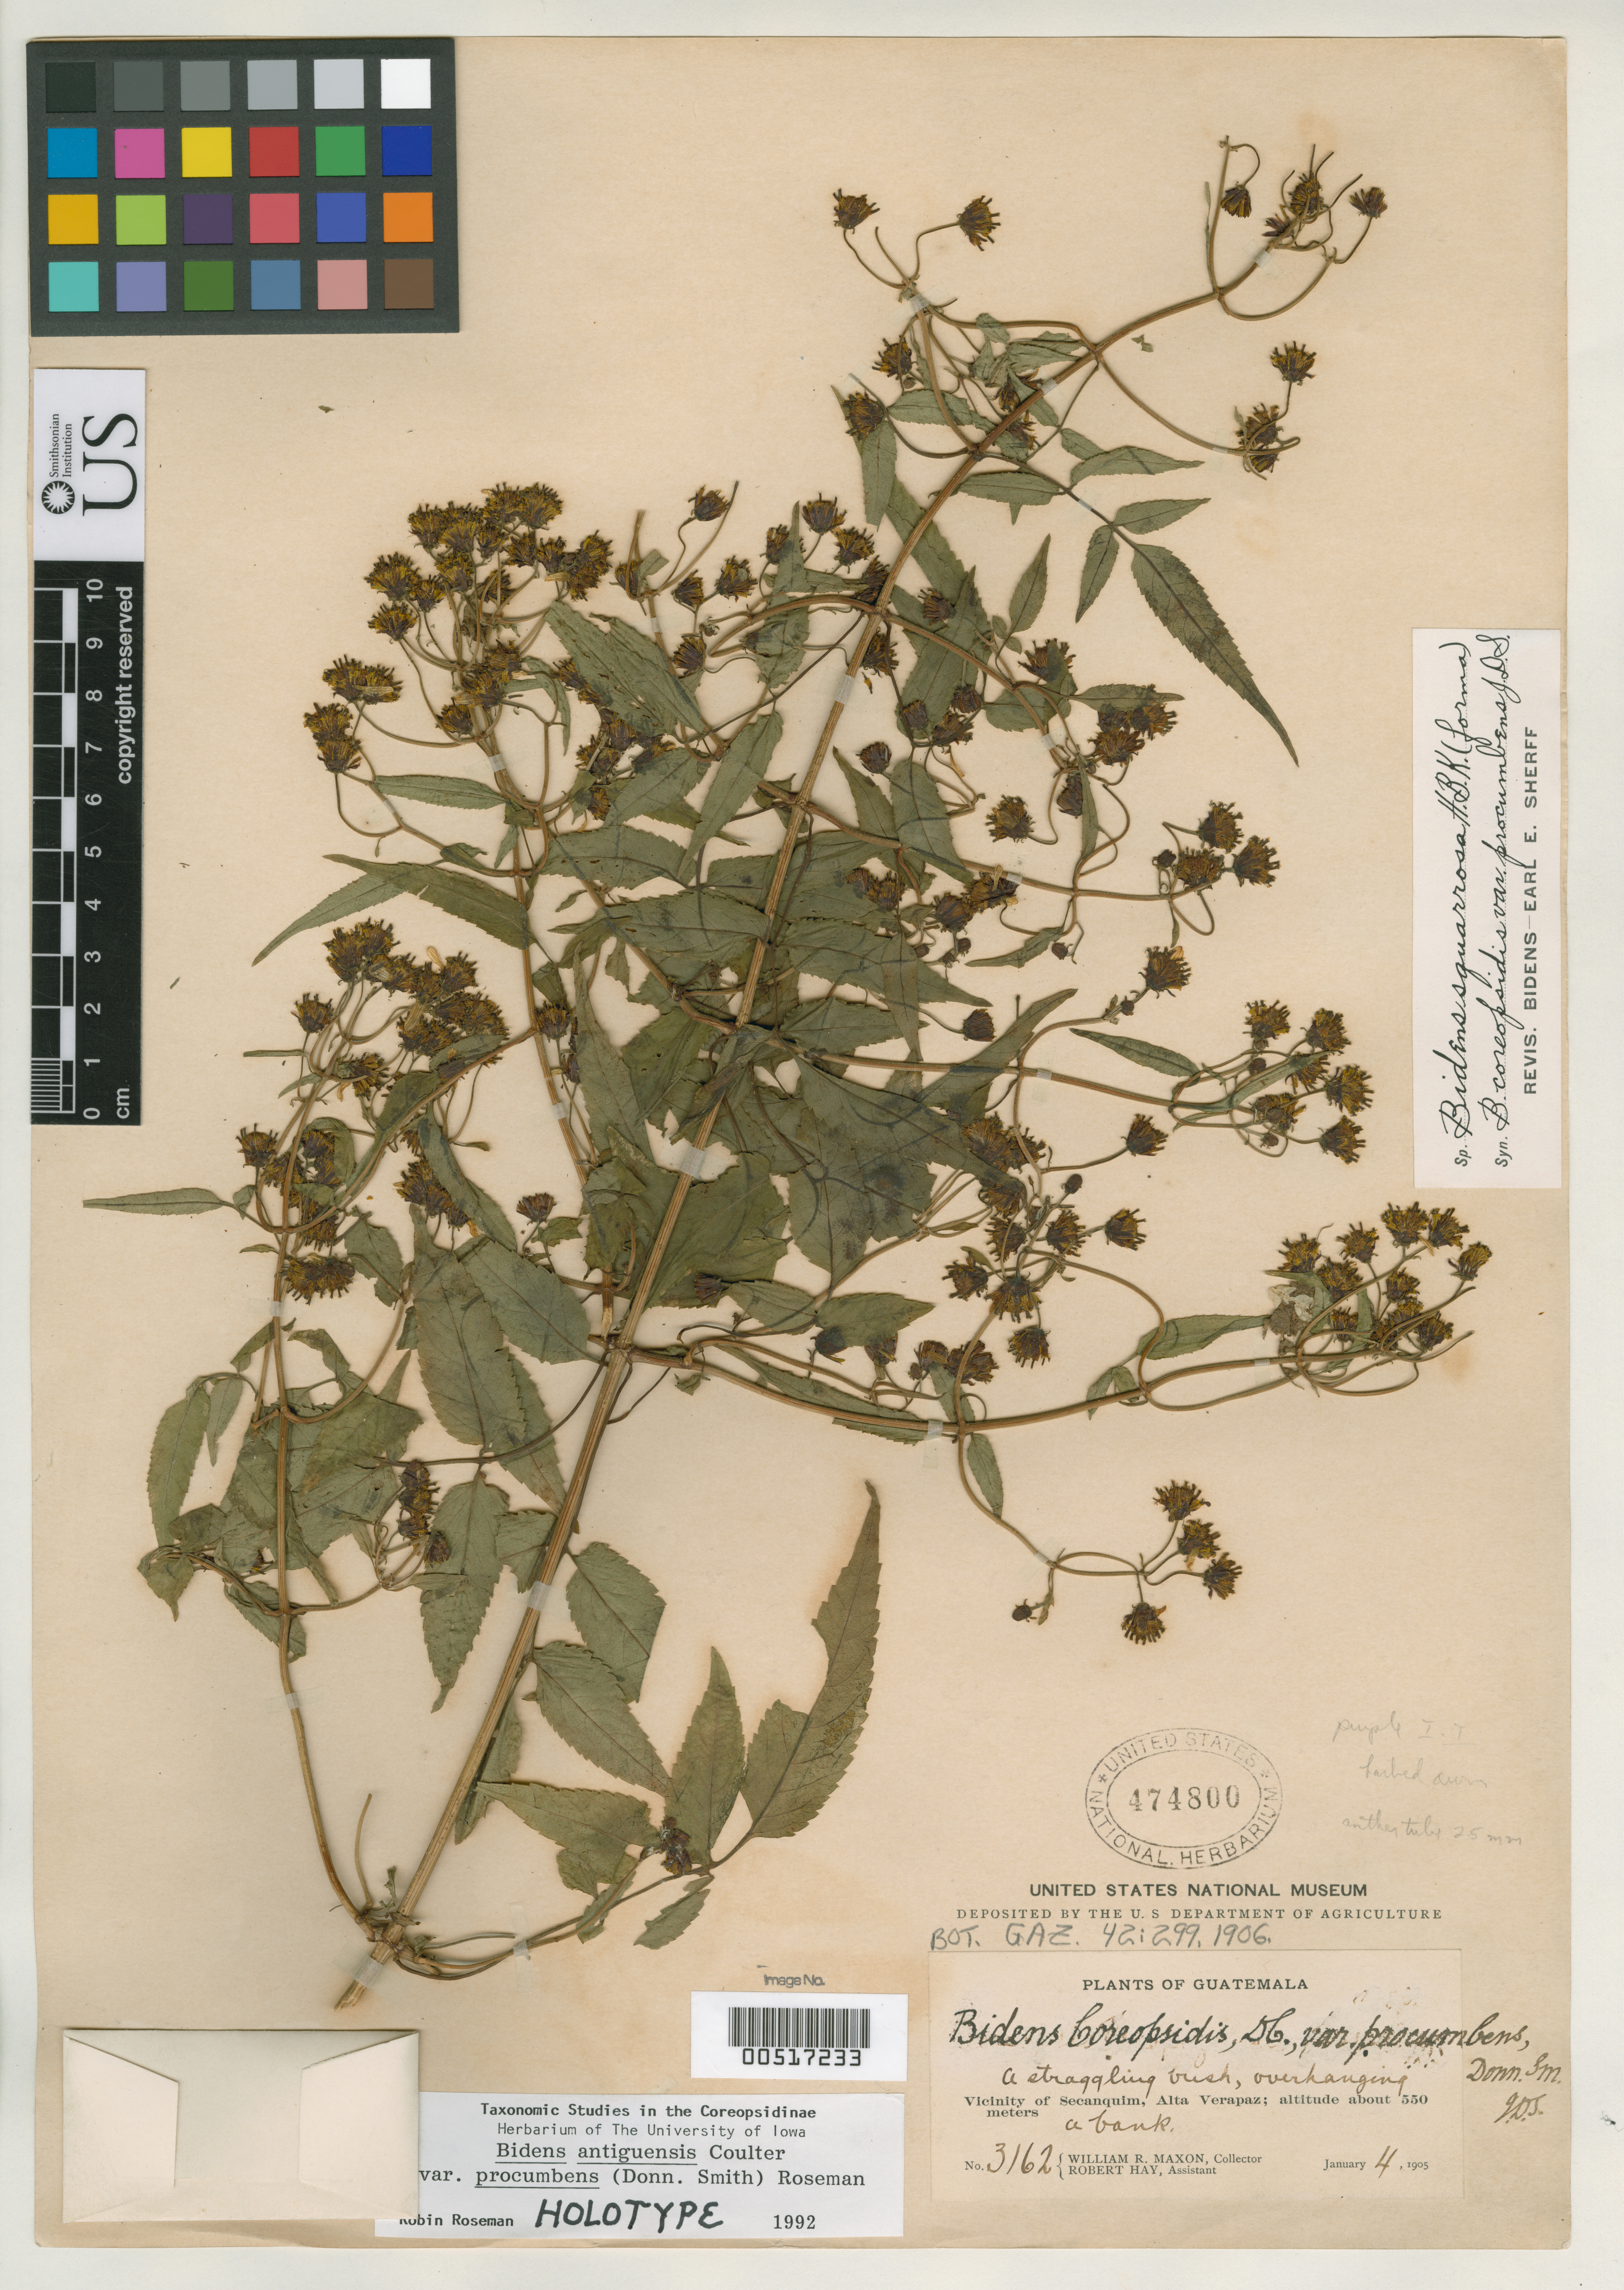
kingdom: Plantae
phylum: Tracheophyta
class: Magnoliopsida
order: Asterales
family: Asteraceae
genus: Bidens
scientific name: Bidens coreopsidis var. procumbens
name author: Donn. Sm.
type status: Type Collection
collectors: W. R. Maxon & R. H. Hay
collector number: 3162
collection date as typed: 04 Jan 1905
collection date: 1905-01-04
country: Guatemala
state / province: Alta Verapaz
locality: Vicinity of Secanquim.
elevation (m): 550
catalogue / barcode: US 474800